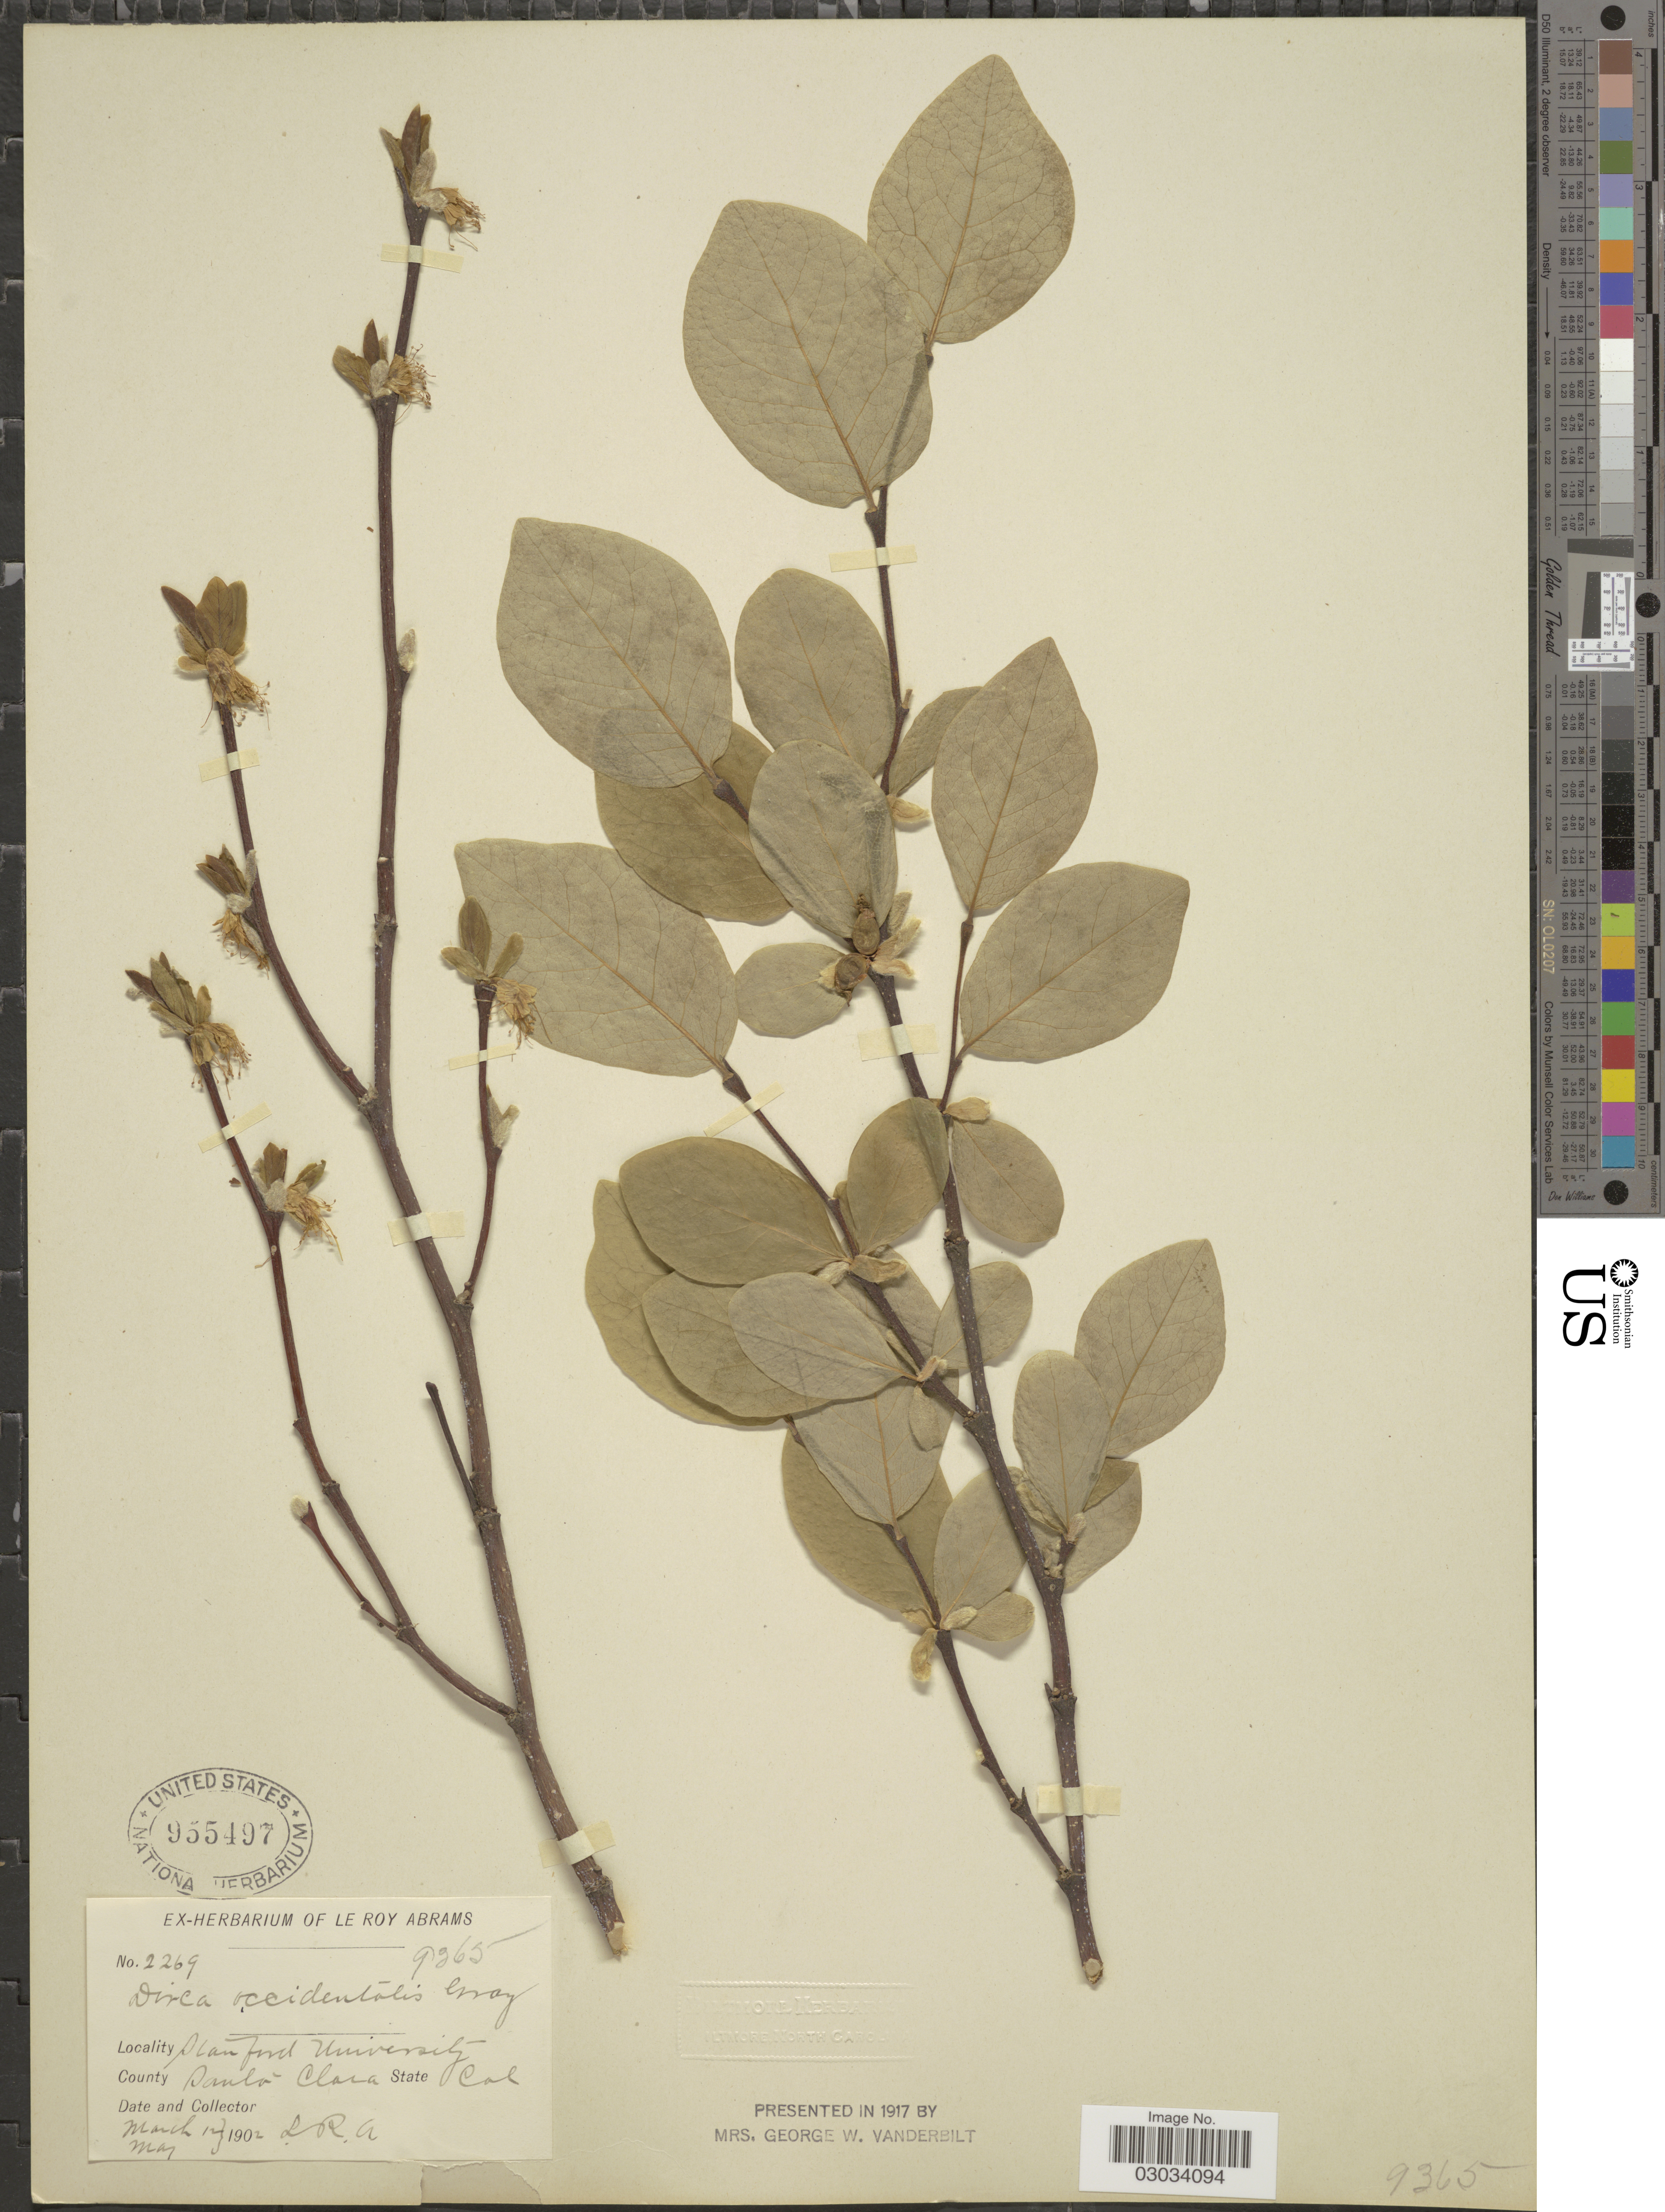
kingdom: Plantae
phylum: Tracheophyta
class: Magnoliopsida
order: Malvales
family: Thymelaeaceae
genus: Dirca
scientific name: Dirca occidentalis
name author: A. Gray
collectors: L. Abrams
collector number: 2269/9365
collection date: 1902-03-12/1902-05-12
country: United States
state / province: California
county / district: Santa Clara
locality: Stanford University. County Santa Clara.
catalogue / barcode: US 955497